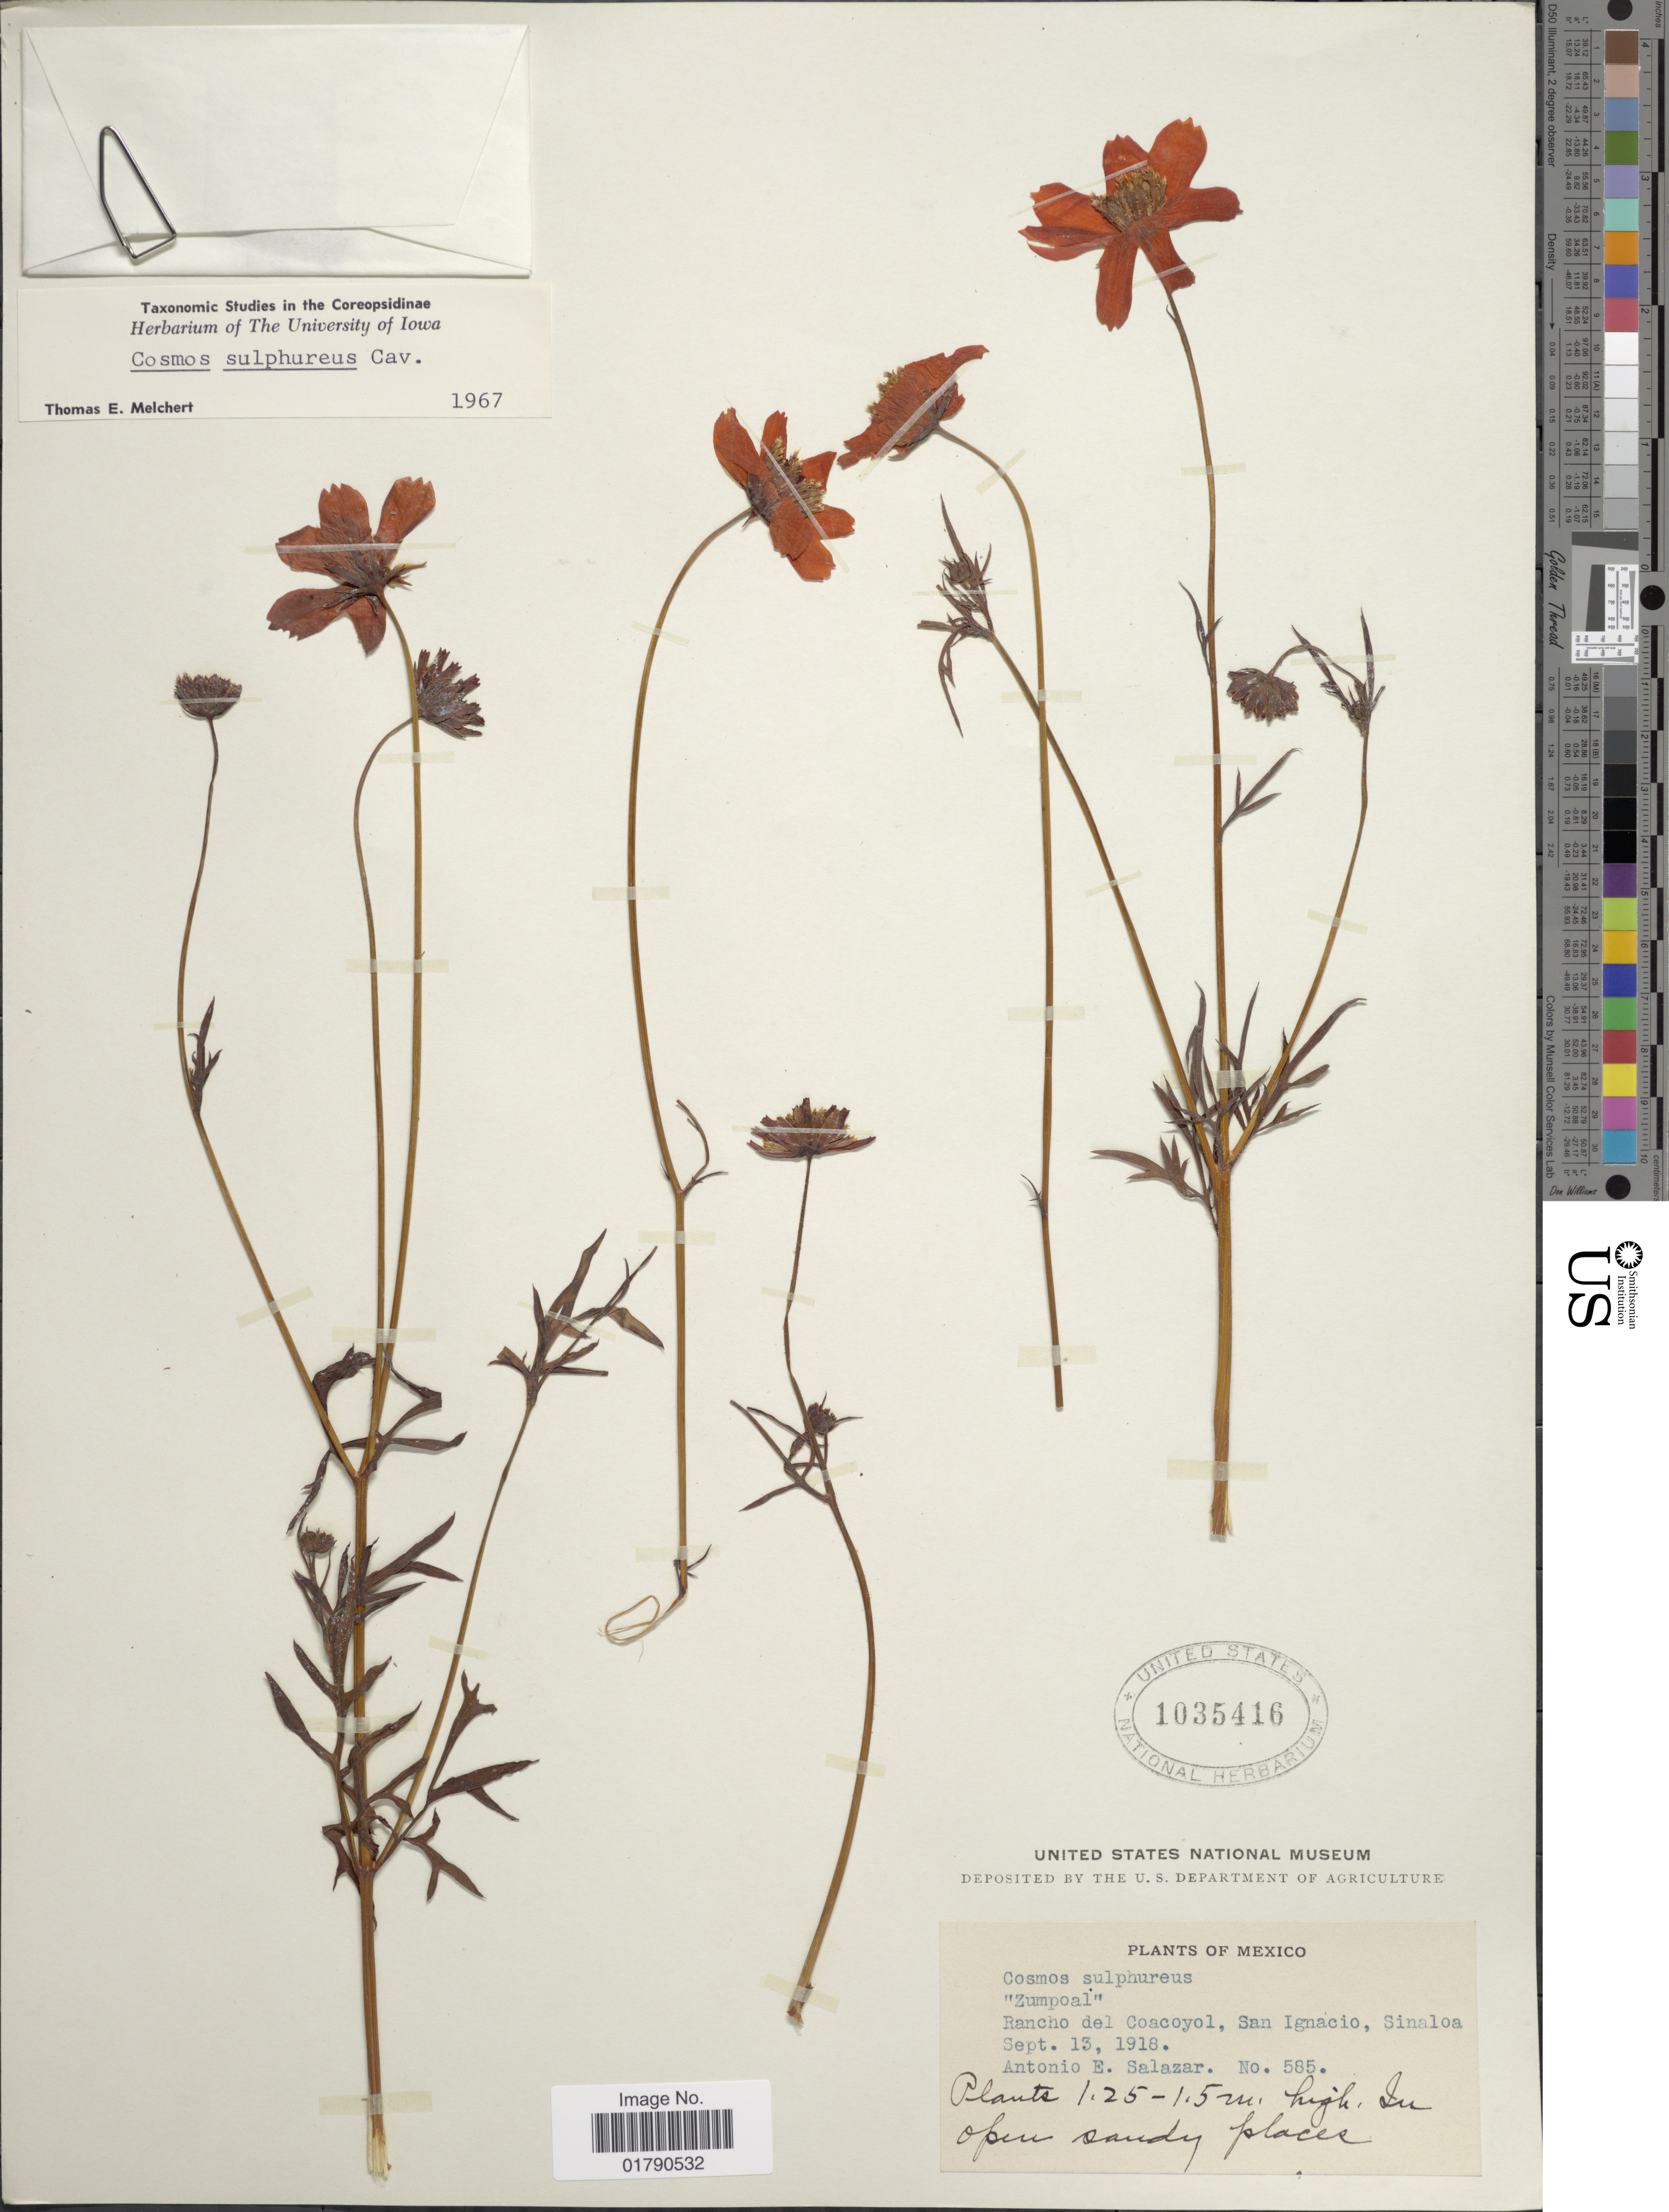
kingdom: Plantae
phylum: Tracheophyta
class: Magnoliopsida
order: Asterales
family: Asteraceae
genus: Cosmos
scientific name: Cosmos sulphureus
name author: Cav.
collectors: A. E. Salazar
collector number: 585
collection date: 1918-09-13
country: Mexico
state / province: Sinaloa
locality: Rancho del Coacoyol, San Ignacio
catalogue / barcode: US 1035416